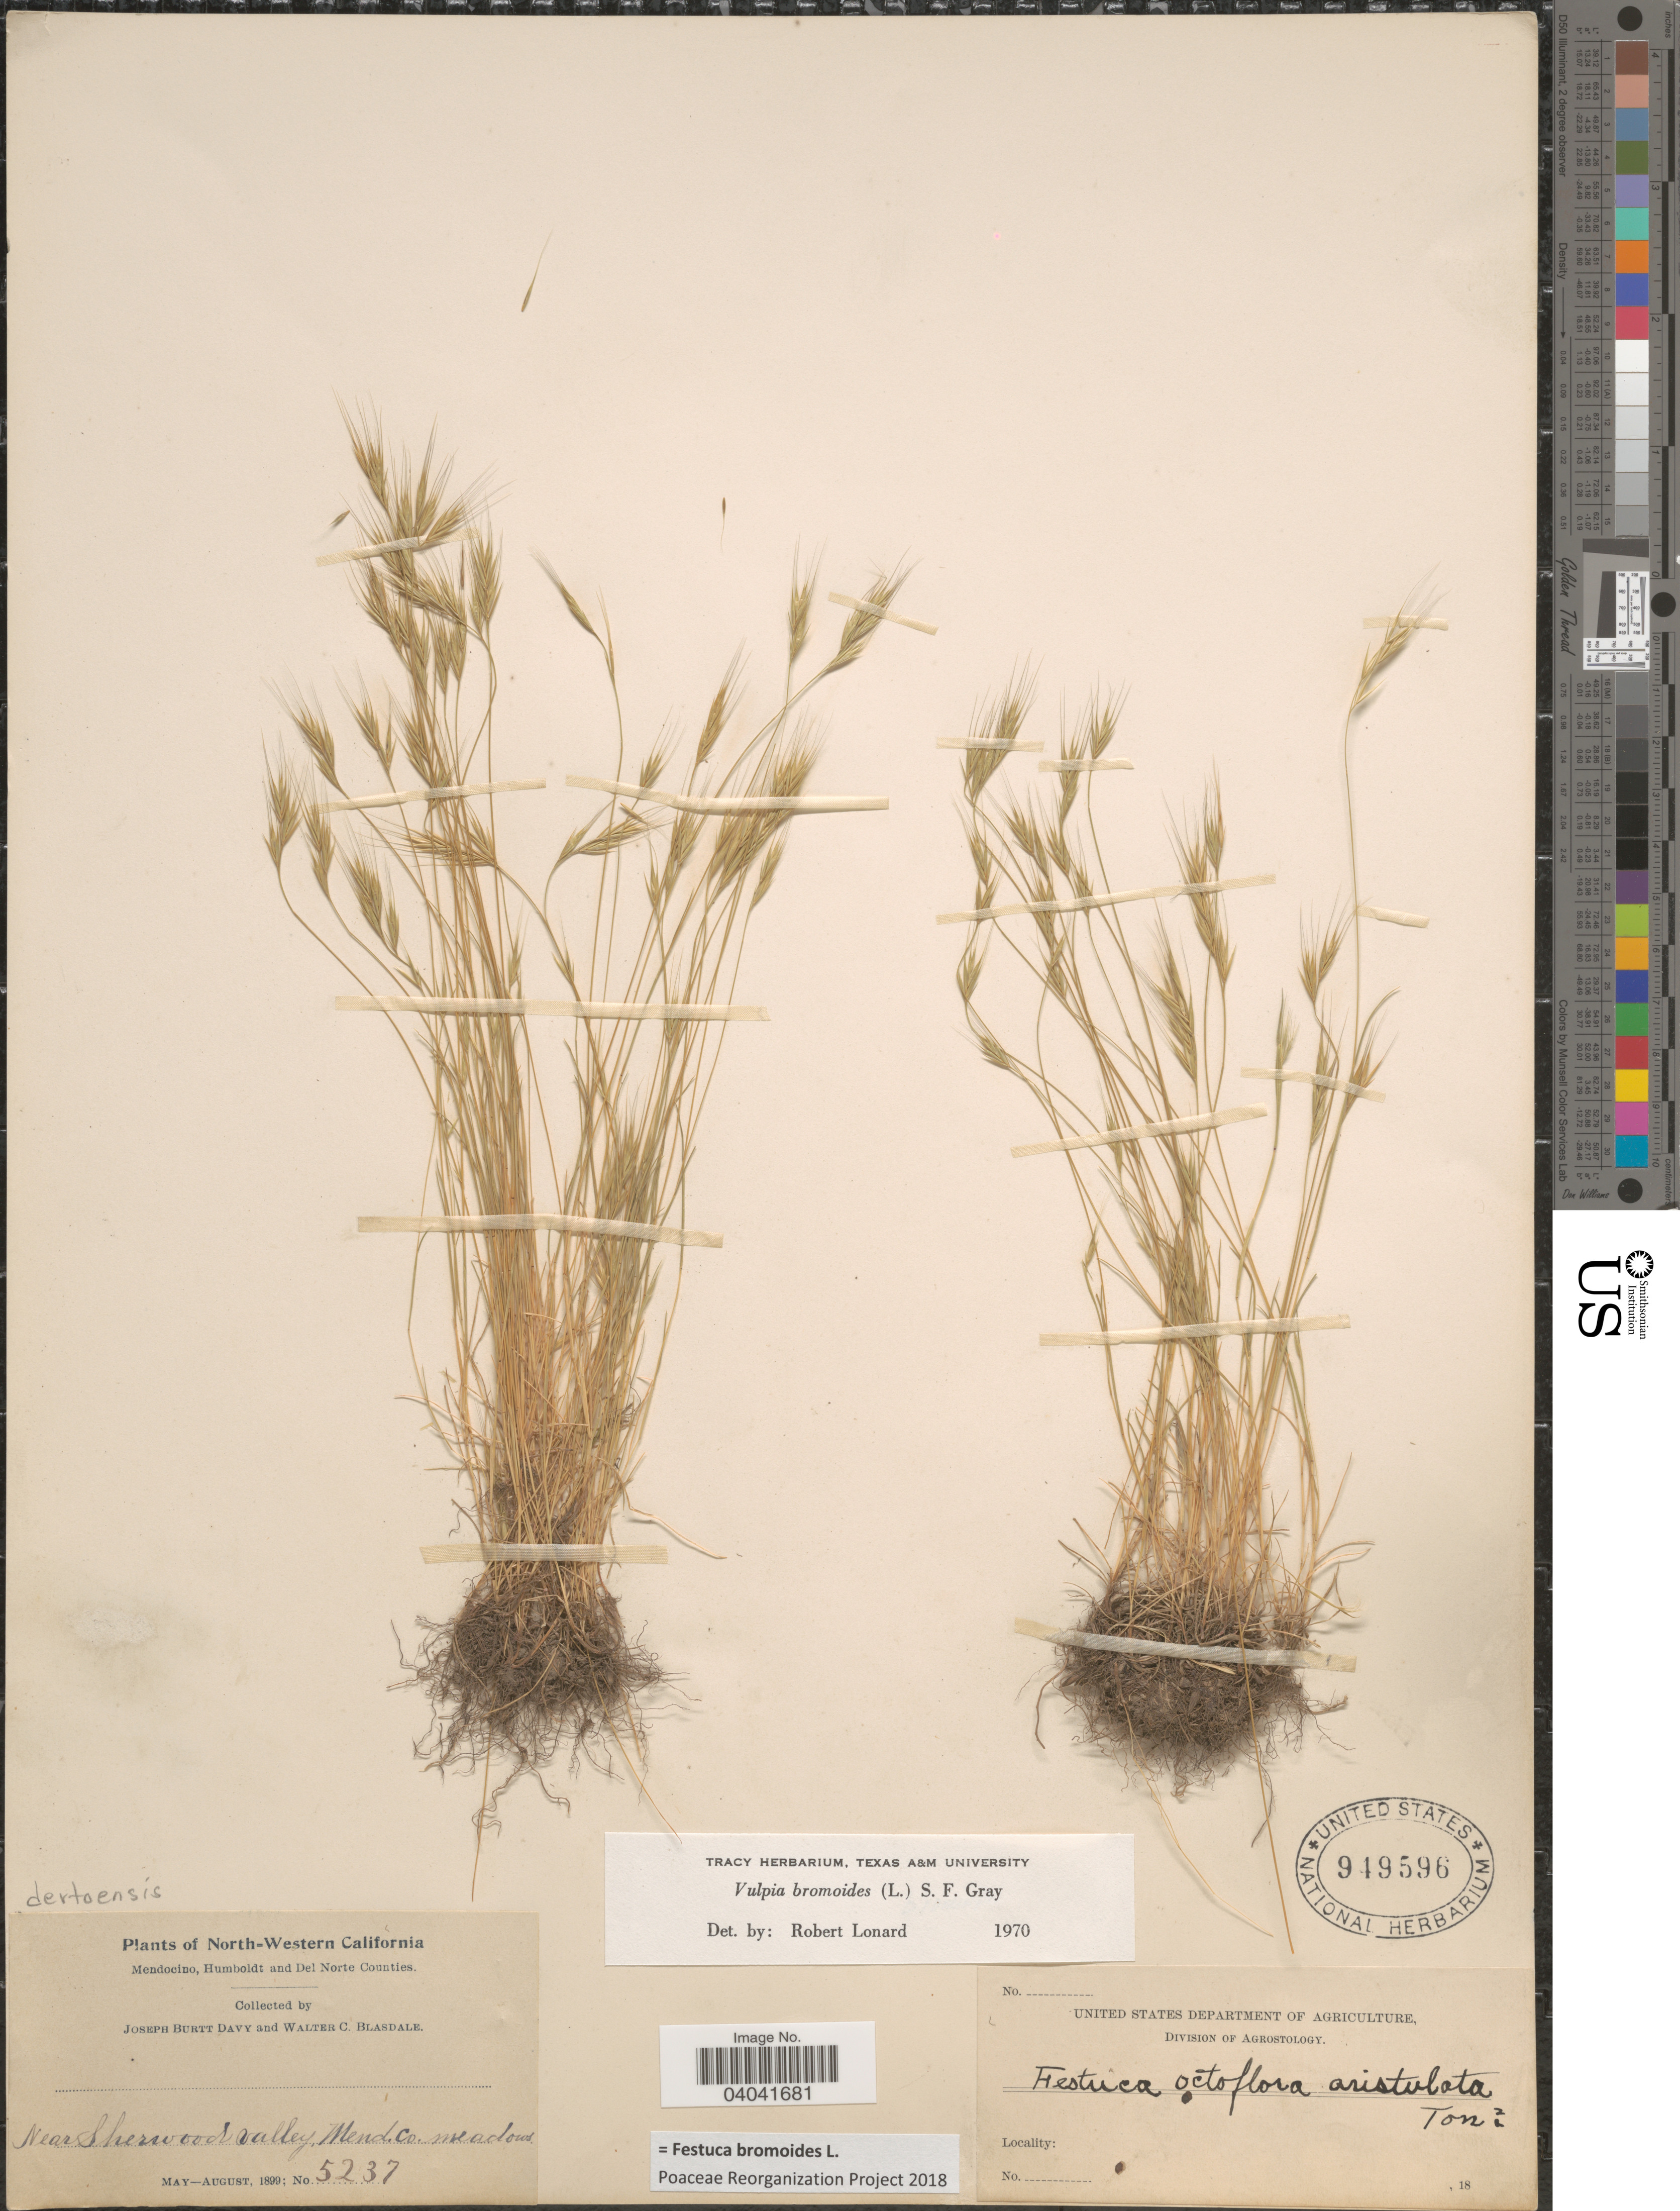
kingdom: Plantae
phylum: Tracheophyta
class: Liliopsida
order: Poales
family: Poaceae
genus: Festuca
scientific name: Festuca bromoides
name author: L.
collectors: J. Burtt Davy & W. Blasdale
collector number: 5237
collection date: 1899-05/1899-08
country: United States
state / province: California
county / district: Mendocino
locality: North-Western California. Near Sherwood Valley. Mendocino Co.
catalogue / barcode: US 949596